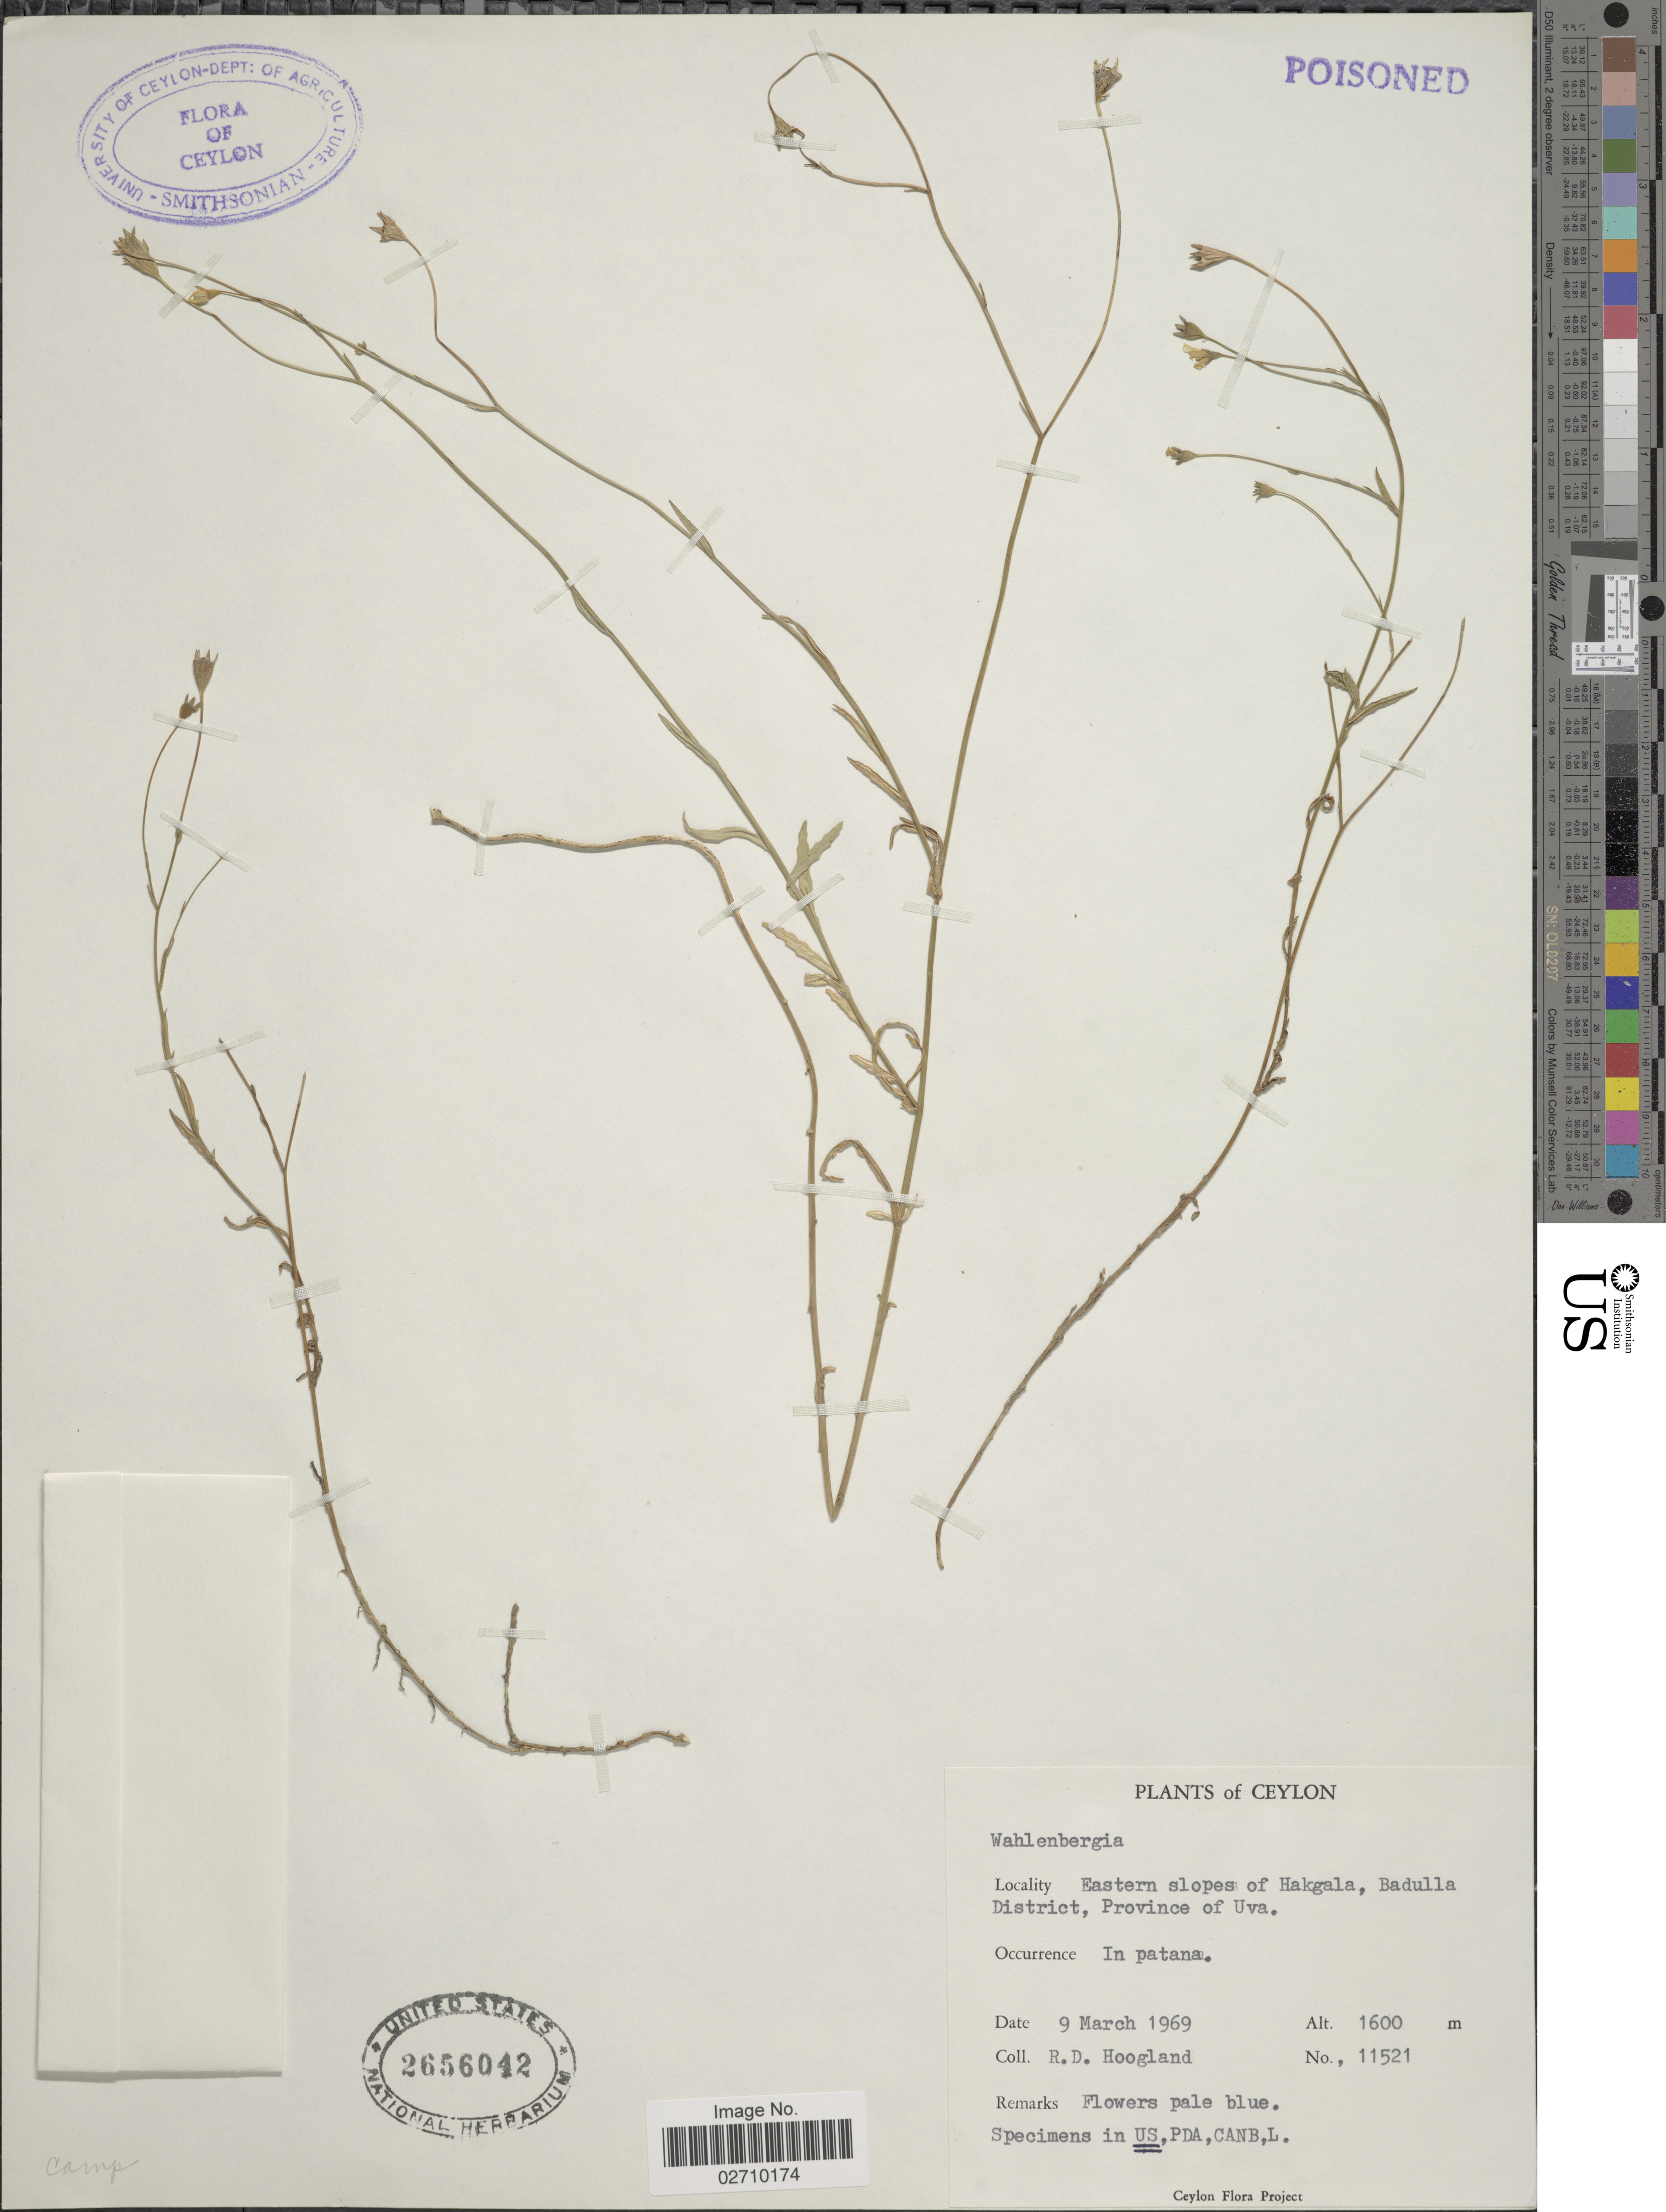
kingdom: Plantae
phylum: Tracheophyta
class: Magnoliopsida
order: Asterales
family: Campanulaceae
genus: Wahlenbergia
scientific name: Wahlenbergia sp.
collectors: R. D. Hoogland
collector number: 11521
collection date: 1969-03-09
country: Sri Lanka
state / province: Uva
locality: Ceylon. Eastern slopes of Hakgala, Badulla District.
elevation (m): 1600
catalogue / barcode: US 2656042